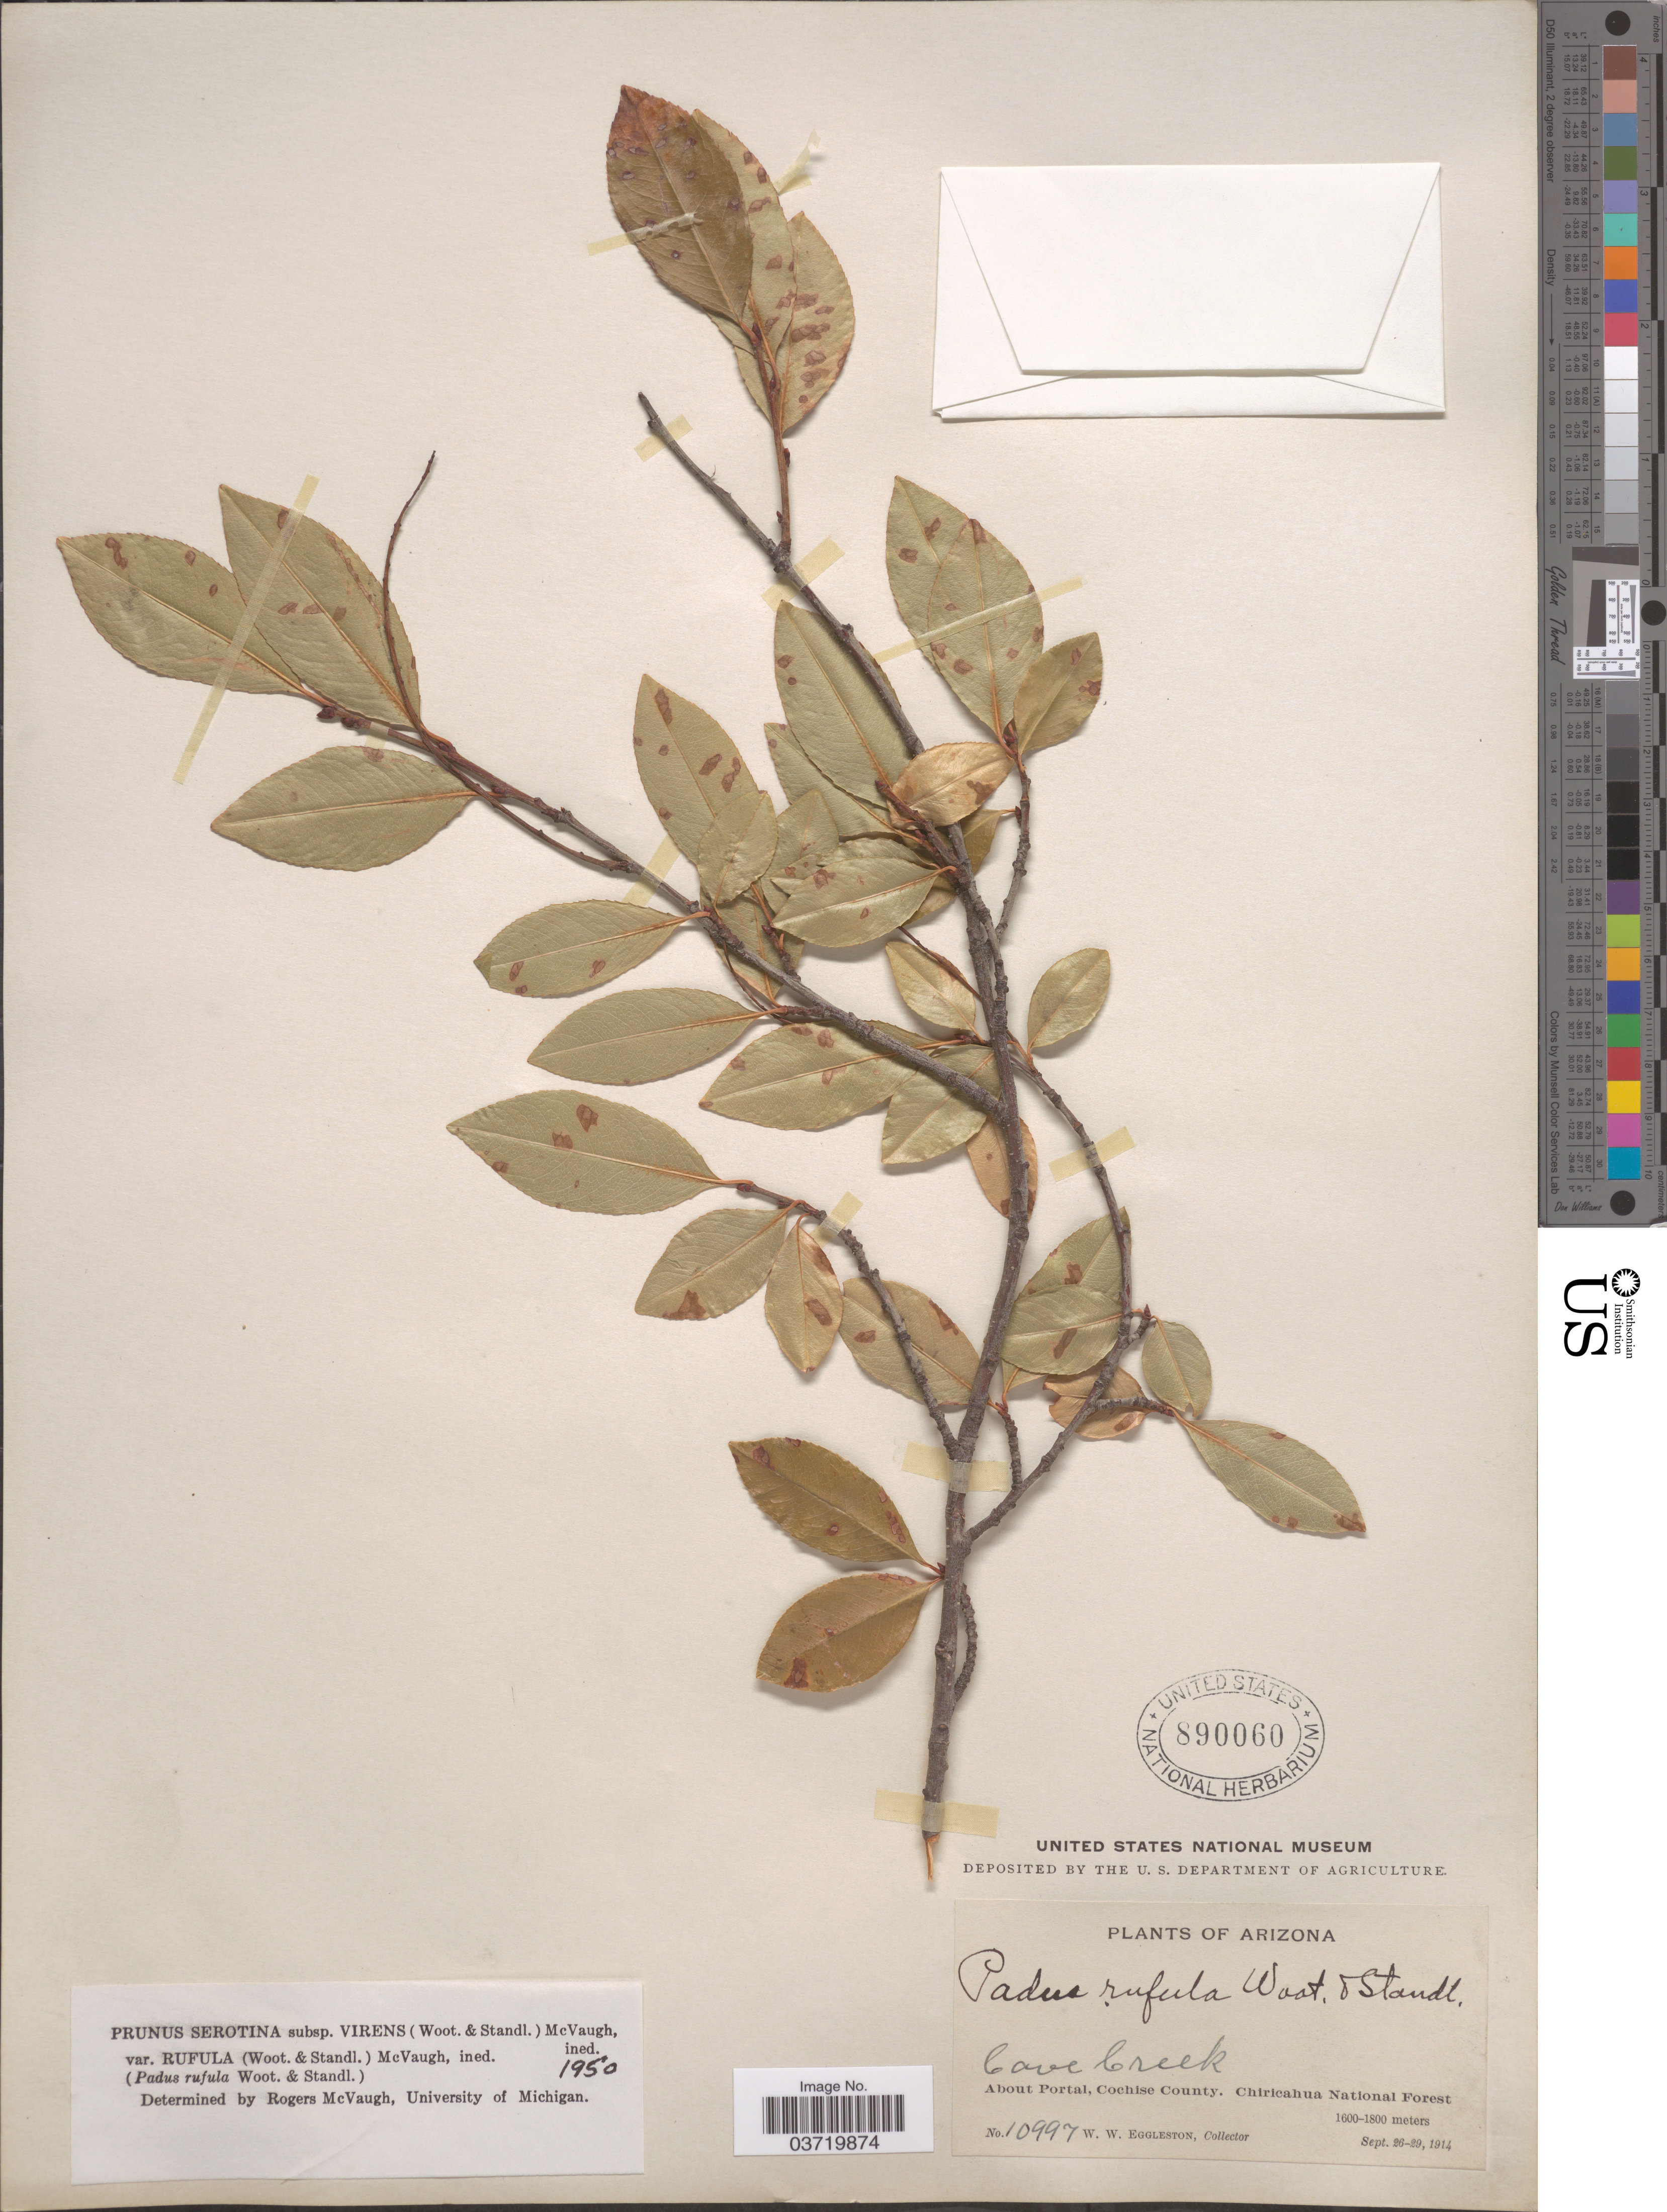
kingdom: Plantae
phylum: Tracheophyta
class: Magnoliopsida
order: Rosales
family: Rosaceae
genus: Prunus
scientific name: Prunus serotina var. rufula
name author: (Wooton & Standl.) McVaugh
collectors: W. W. Eggleston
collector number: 10997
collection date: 1914-09-26/1914-09-29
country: United States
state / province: Arizona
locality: Cave Creek. About Portal, Cochise County, Chiricahua National Forest.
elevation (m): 1600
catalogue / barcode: US 890060